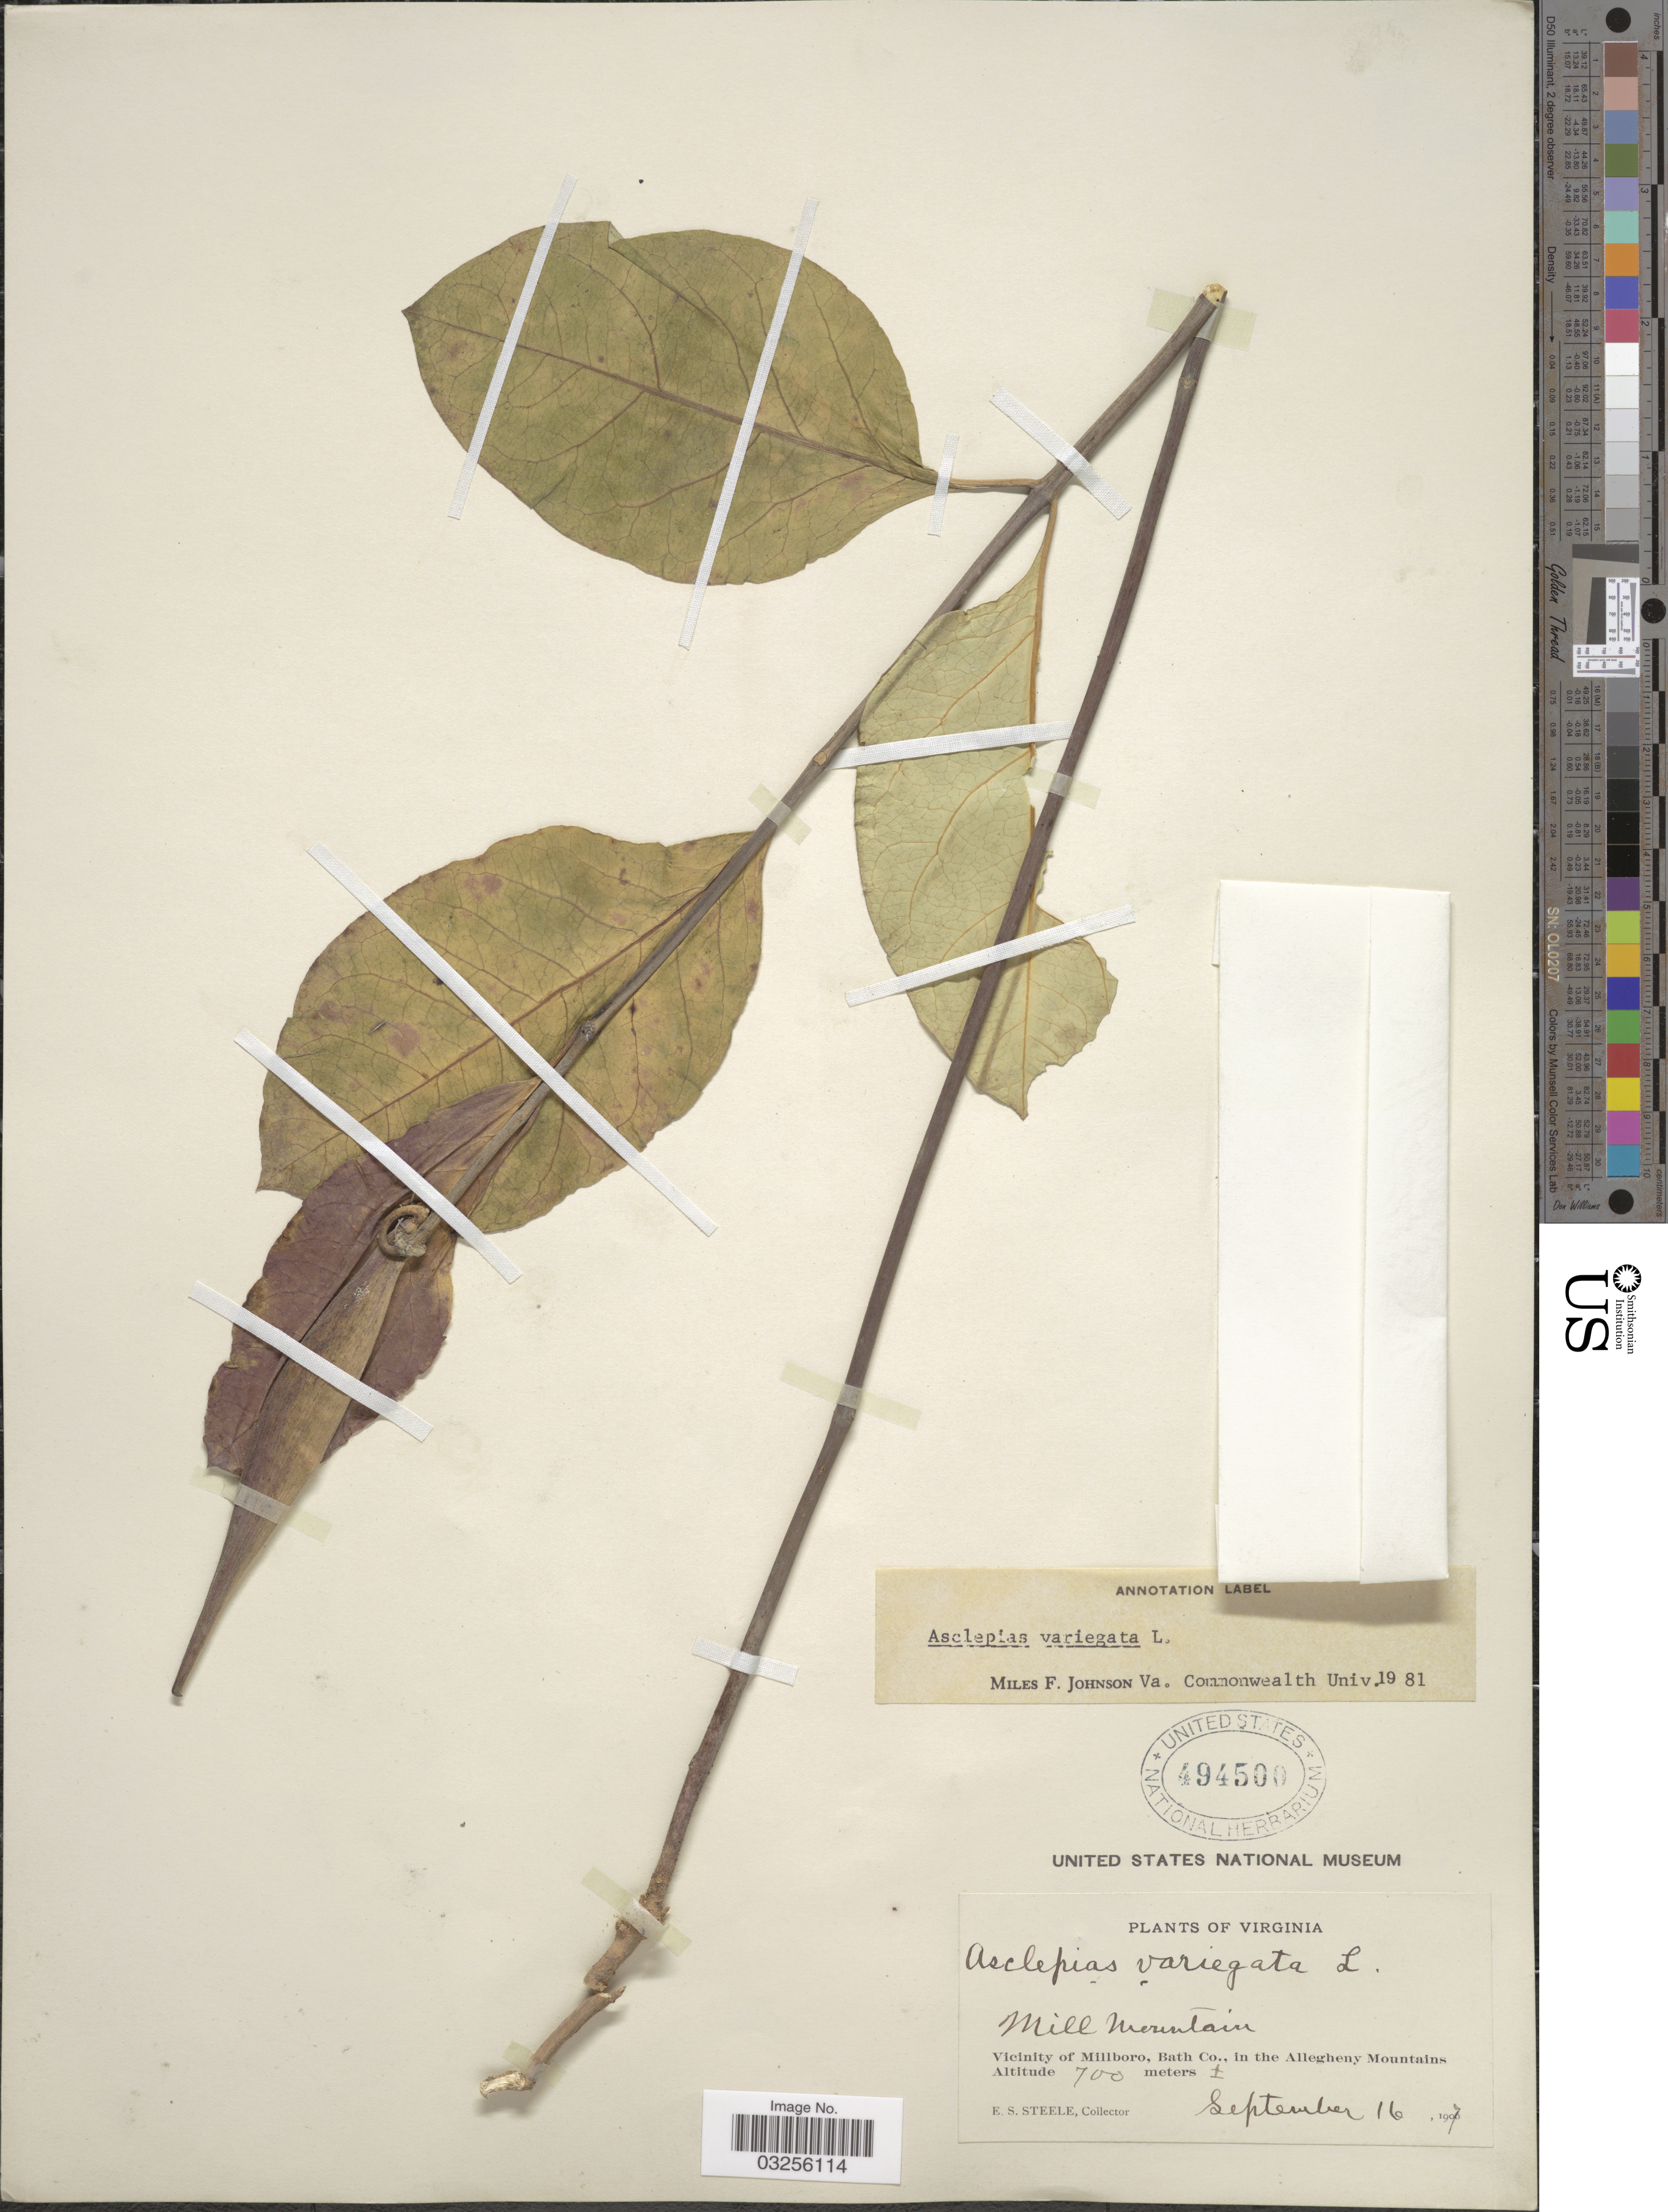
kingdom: Plantae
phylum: Tracheophyta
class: Magnoliopsida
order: Gentianales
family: Apocynaceae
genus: Asclepias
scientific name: Asclepias variegata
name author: L.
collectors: E. Steele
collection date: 1907-09-16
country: United States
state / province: Virginia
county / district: Bath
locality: Mill Mountain. Vicinity of Millboro, Bath Co., in the Allegheny Mountains.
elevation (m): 700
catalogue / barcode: US 494500